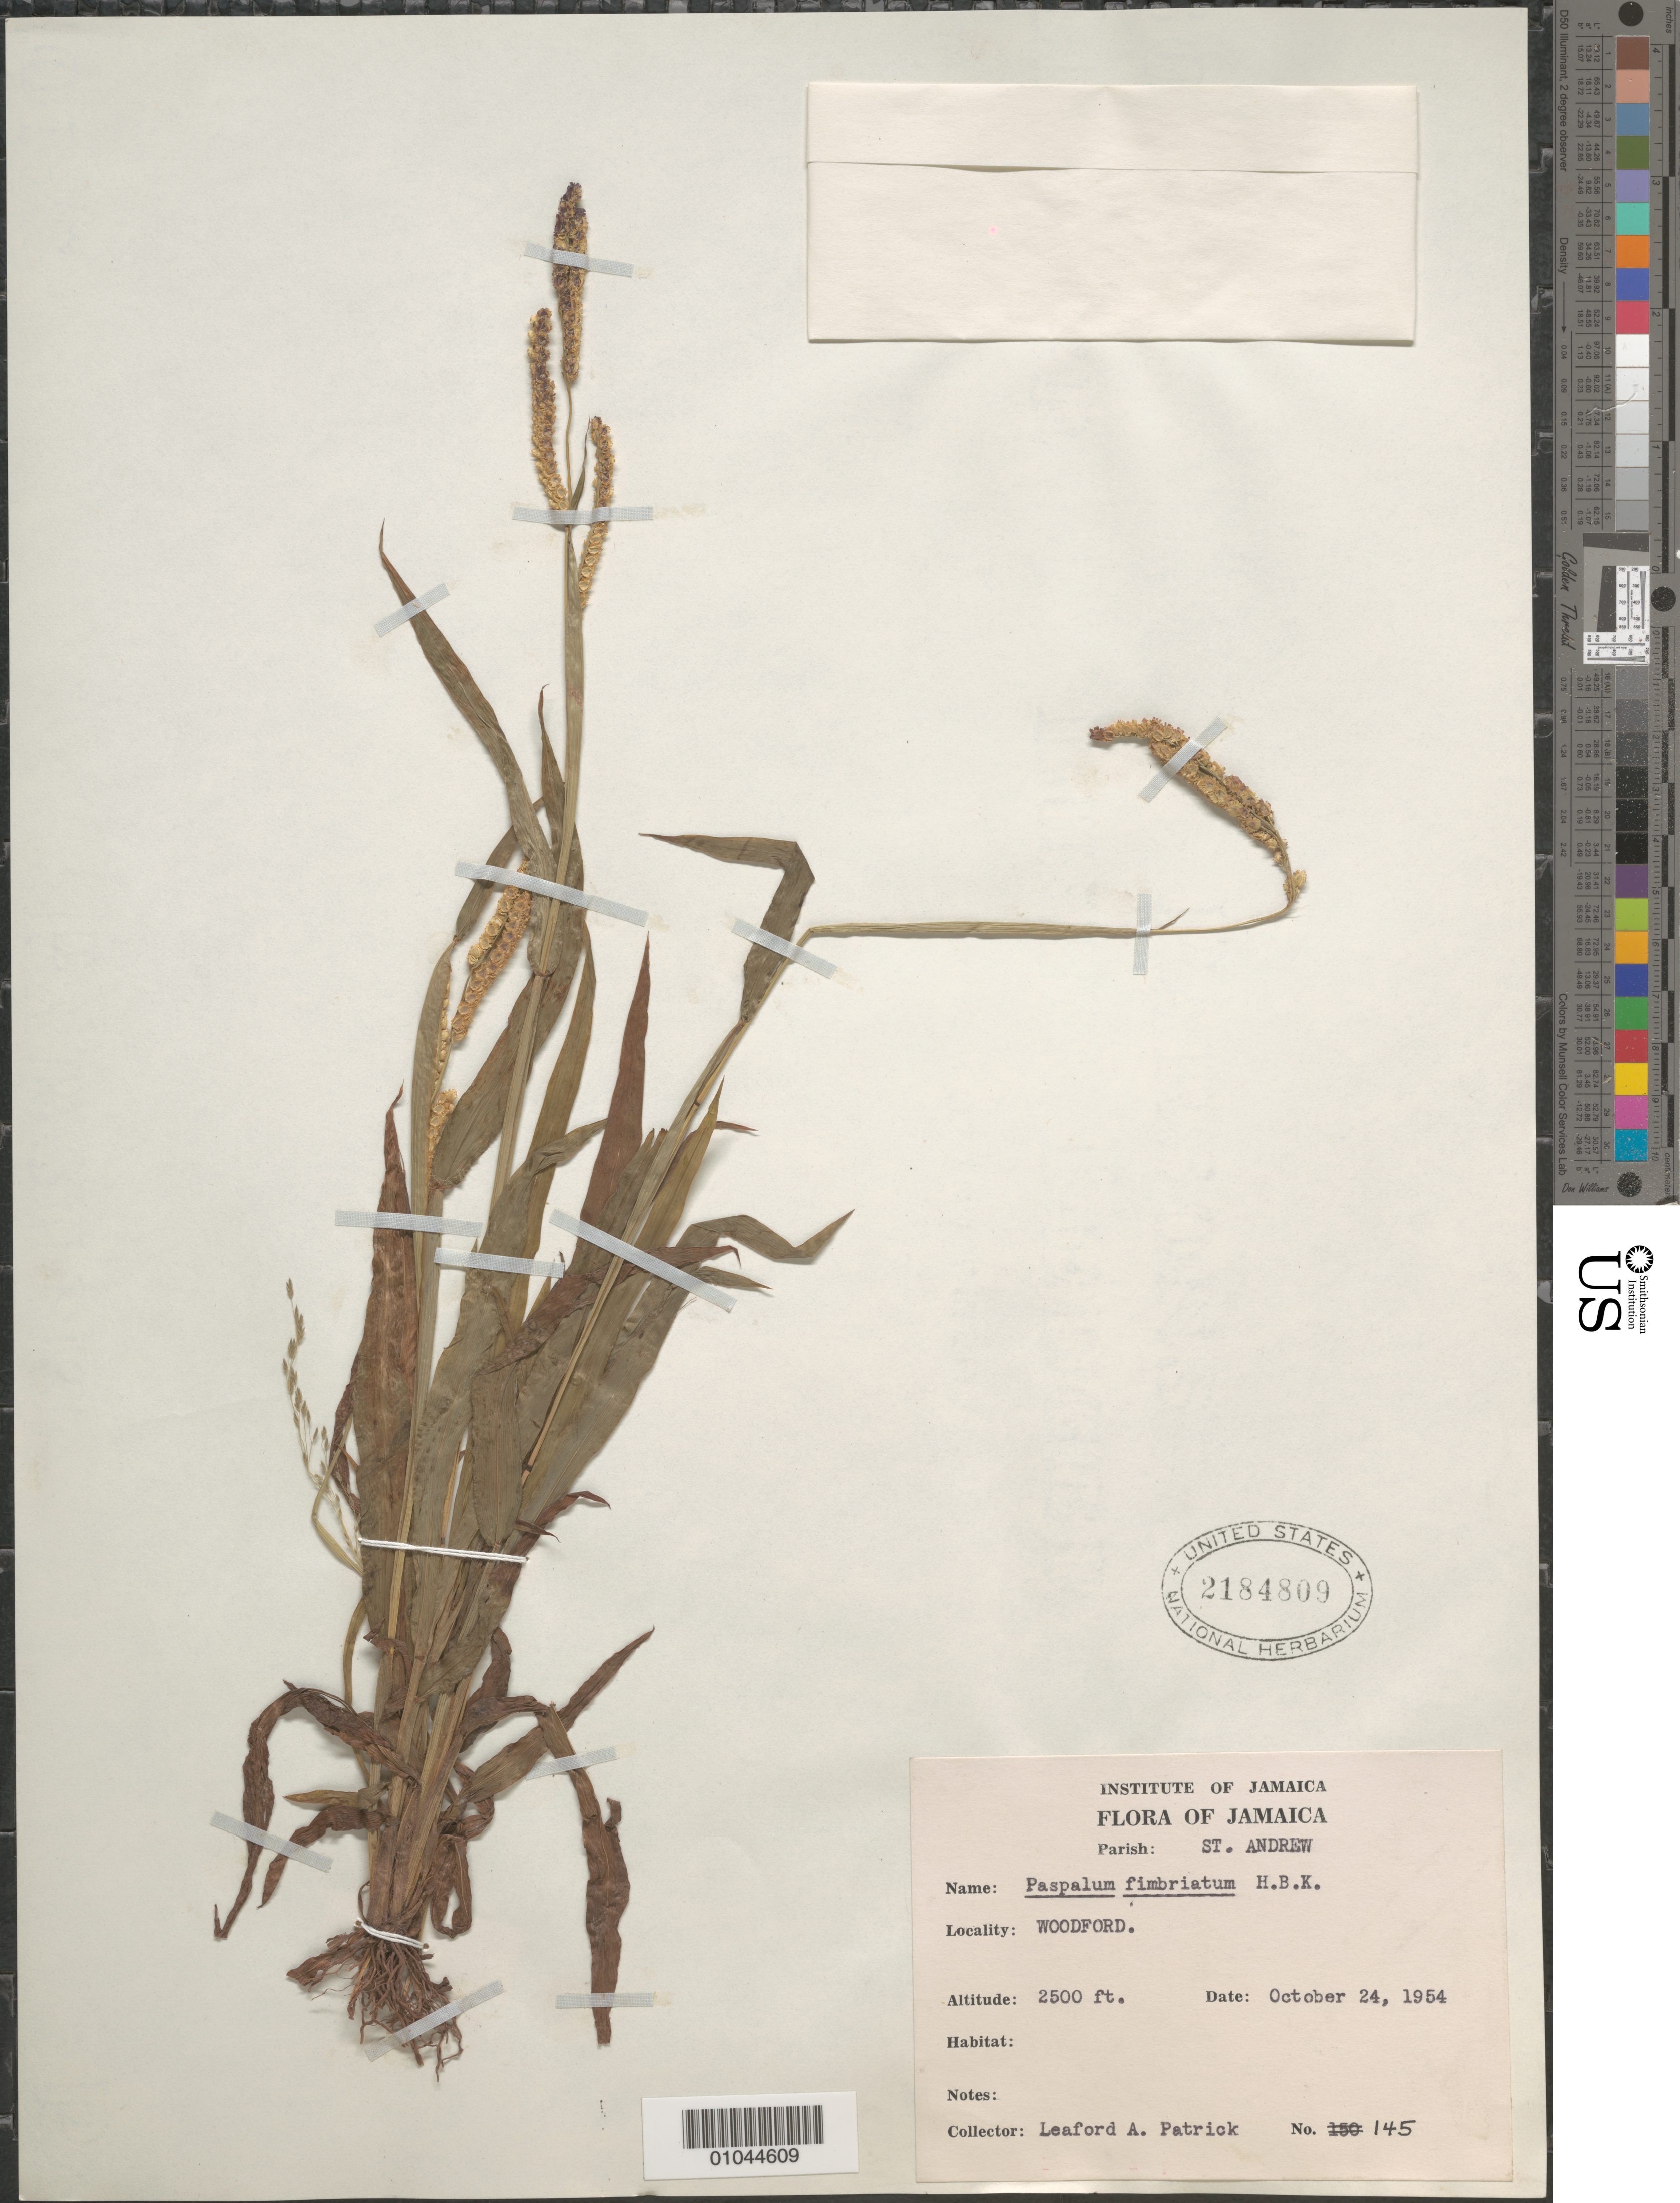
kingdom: Plantae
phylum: Tracheophyta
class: Liliopsida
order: Poales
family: Poaceae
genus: Paspalum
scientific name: Paspalum fimbriatum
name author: Kunth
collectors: L. Patrick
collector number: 145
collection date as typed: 24 Oct 1954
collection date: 1954-10-24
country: Jamaica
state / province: Saint Andrew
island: Jamaica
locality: Woodford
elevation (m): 762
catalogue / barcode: US 2184809